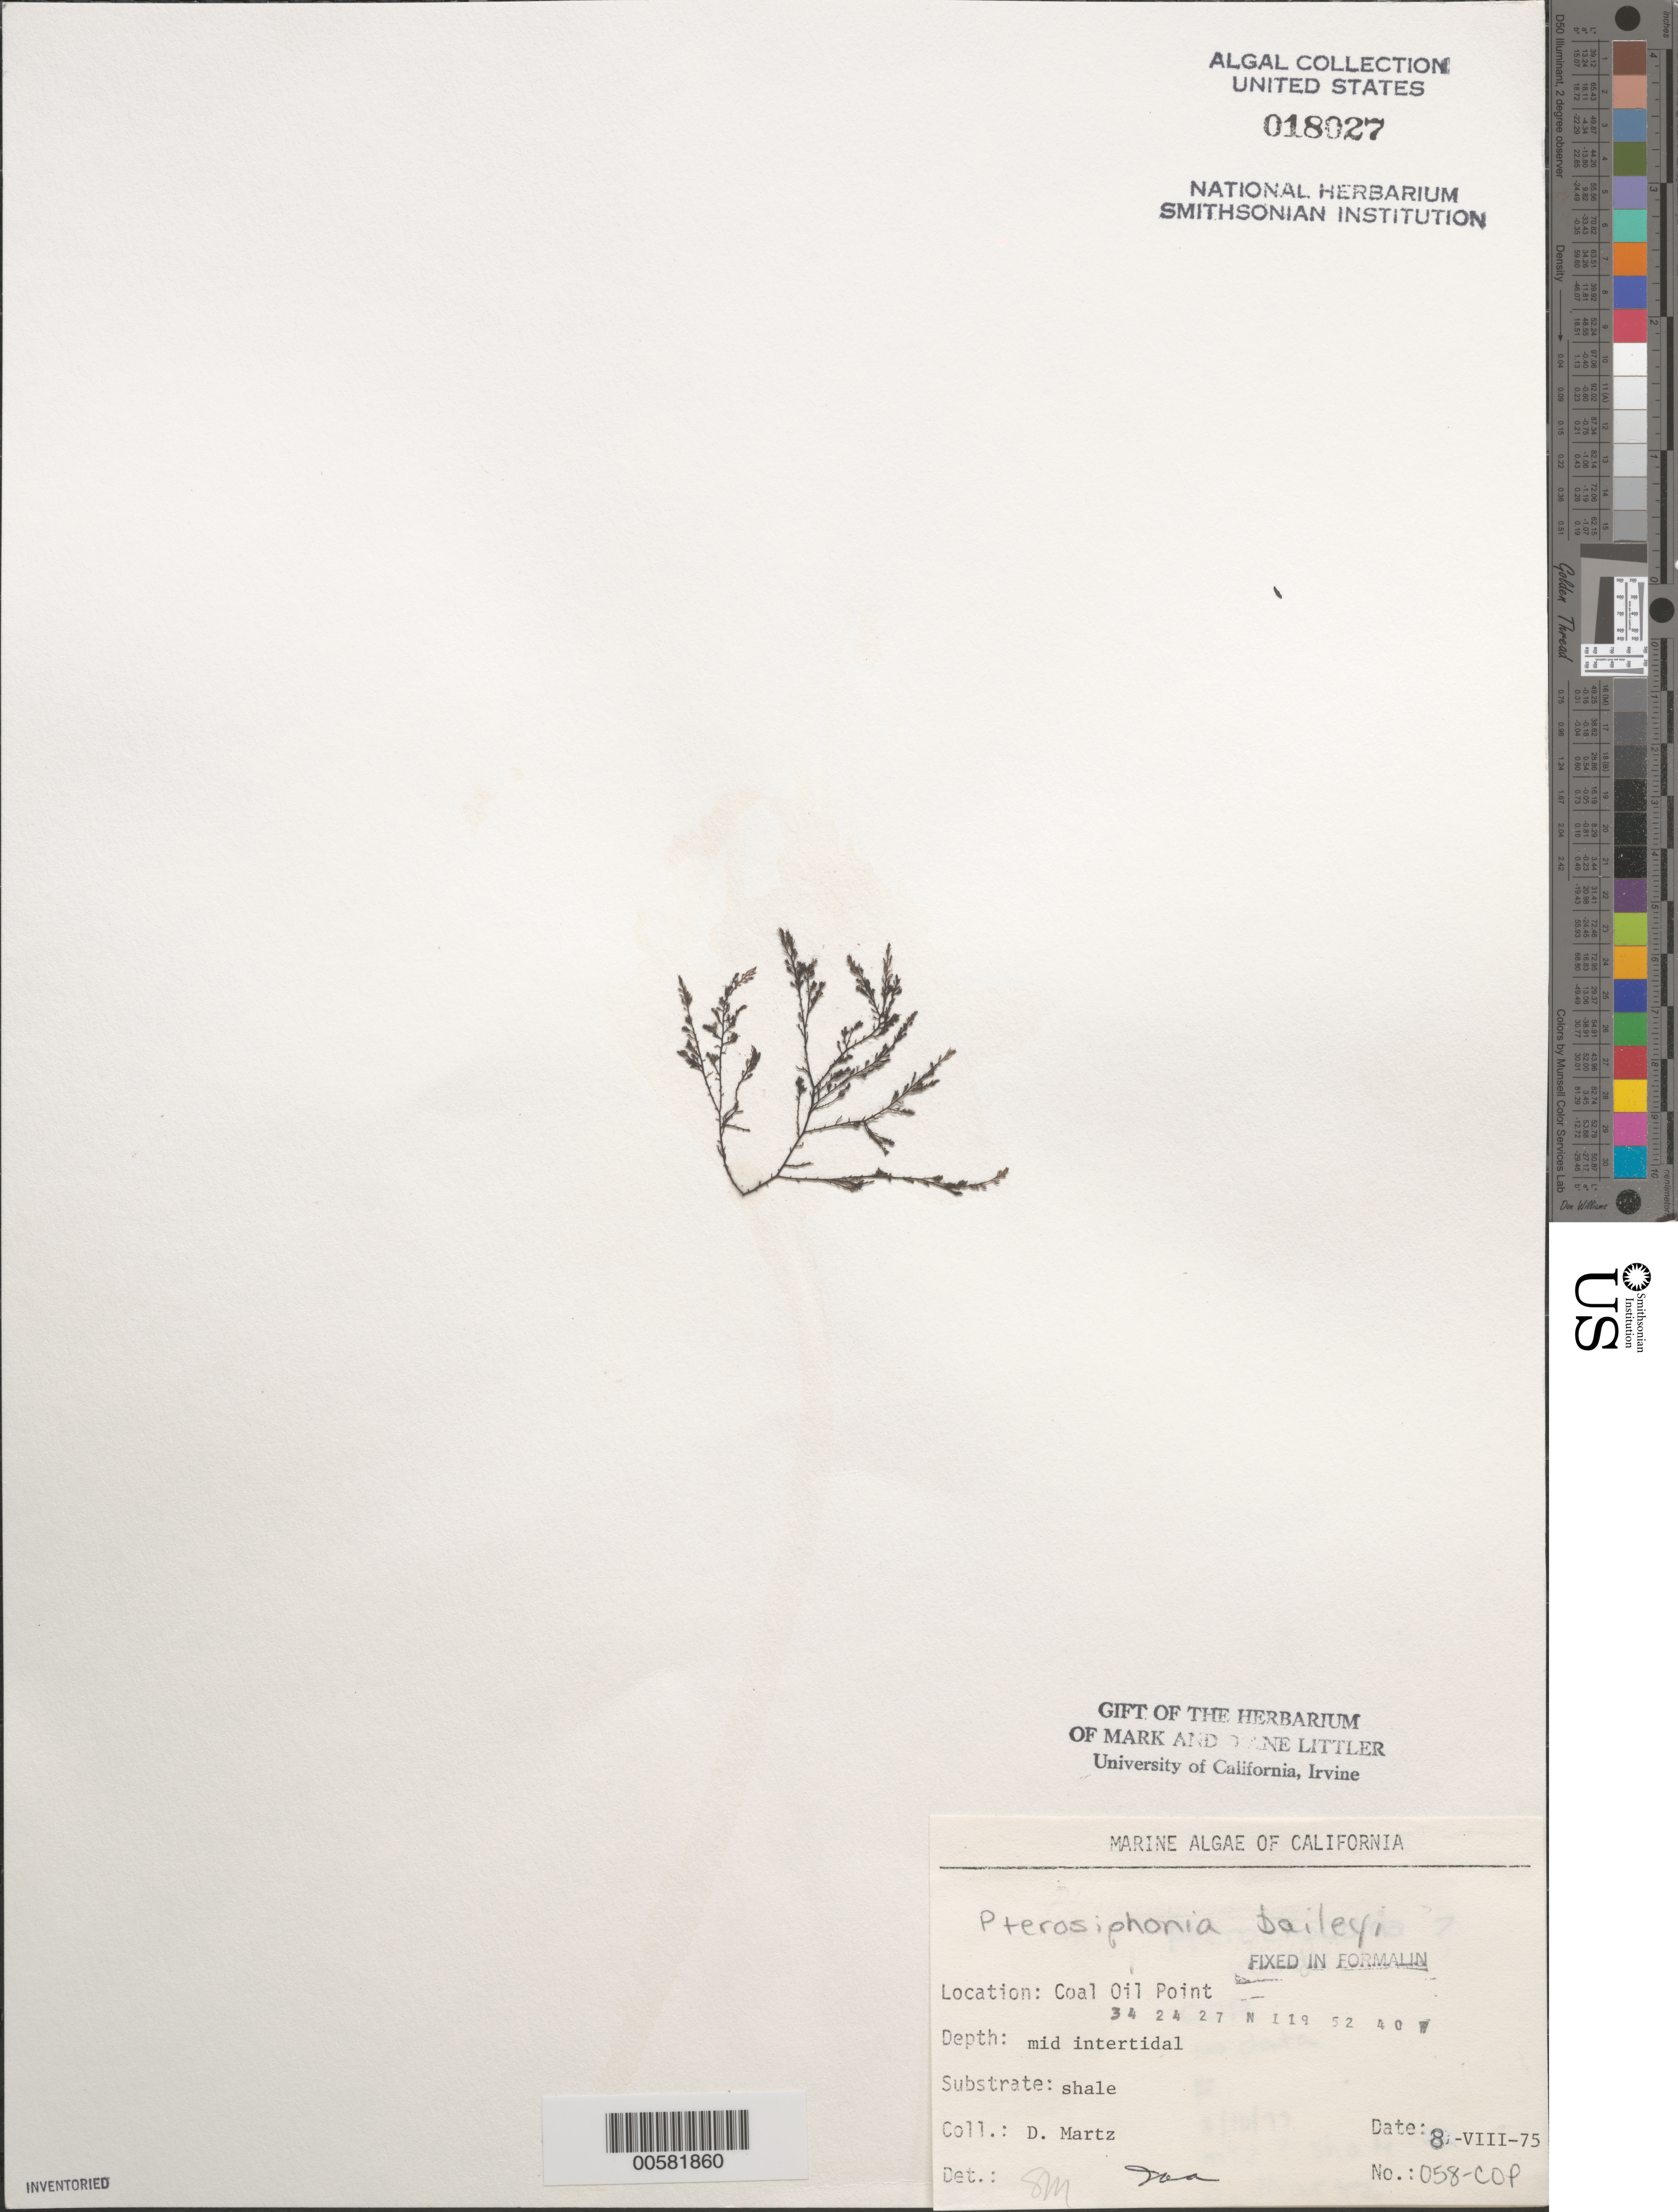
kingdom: Plantae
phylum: Rhodophyta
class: Florideophyceae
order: Ceramiales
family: Rhodomelaceae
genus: Symphyocladiella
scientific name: Symphyocladiella baileyi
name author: (Harvey) D.E.Bustamante et al.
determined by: Algae name updating Project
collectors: D. Martz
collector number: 058-cop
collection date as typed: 08 Aug 1975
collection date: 1975-08-08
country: United States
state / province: California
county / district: Santa Barbara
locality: Coal Oil Point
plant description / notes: BLM-SOCALBIGHT Rocky Intertidal Survey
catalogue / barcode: US 18027